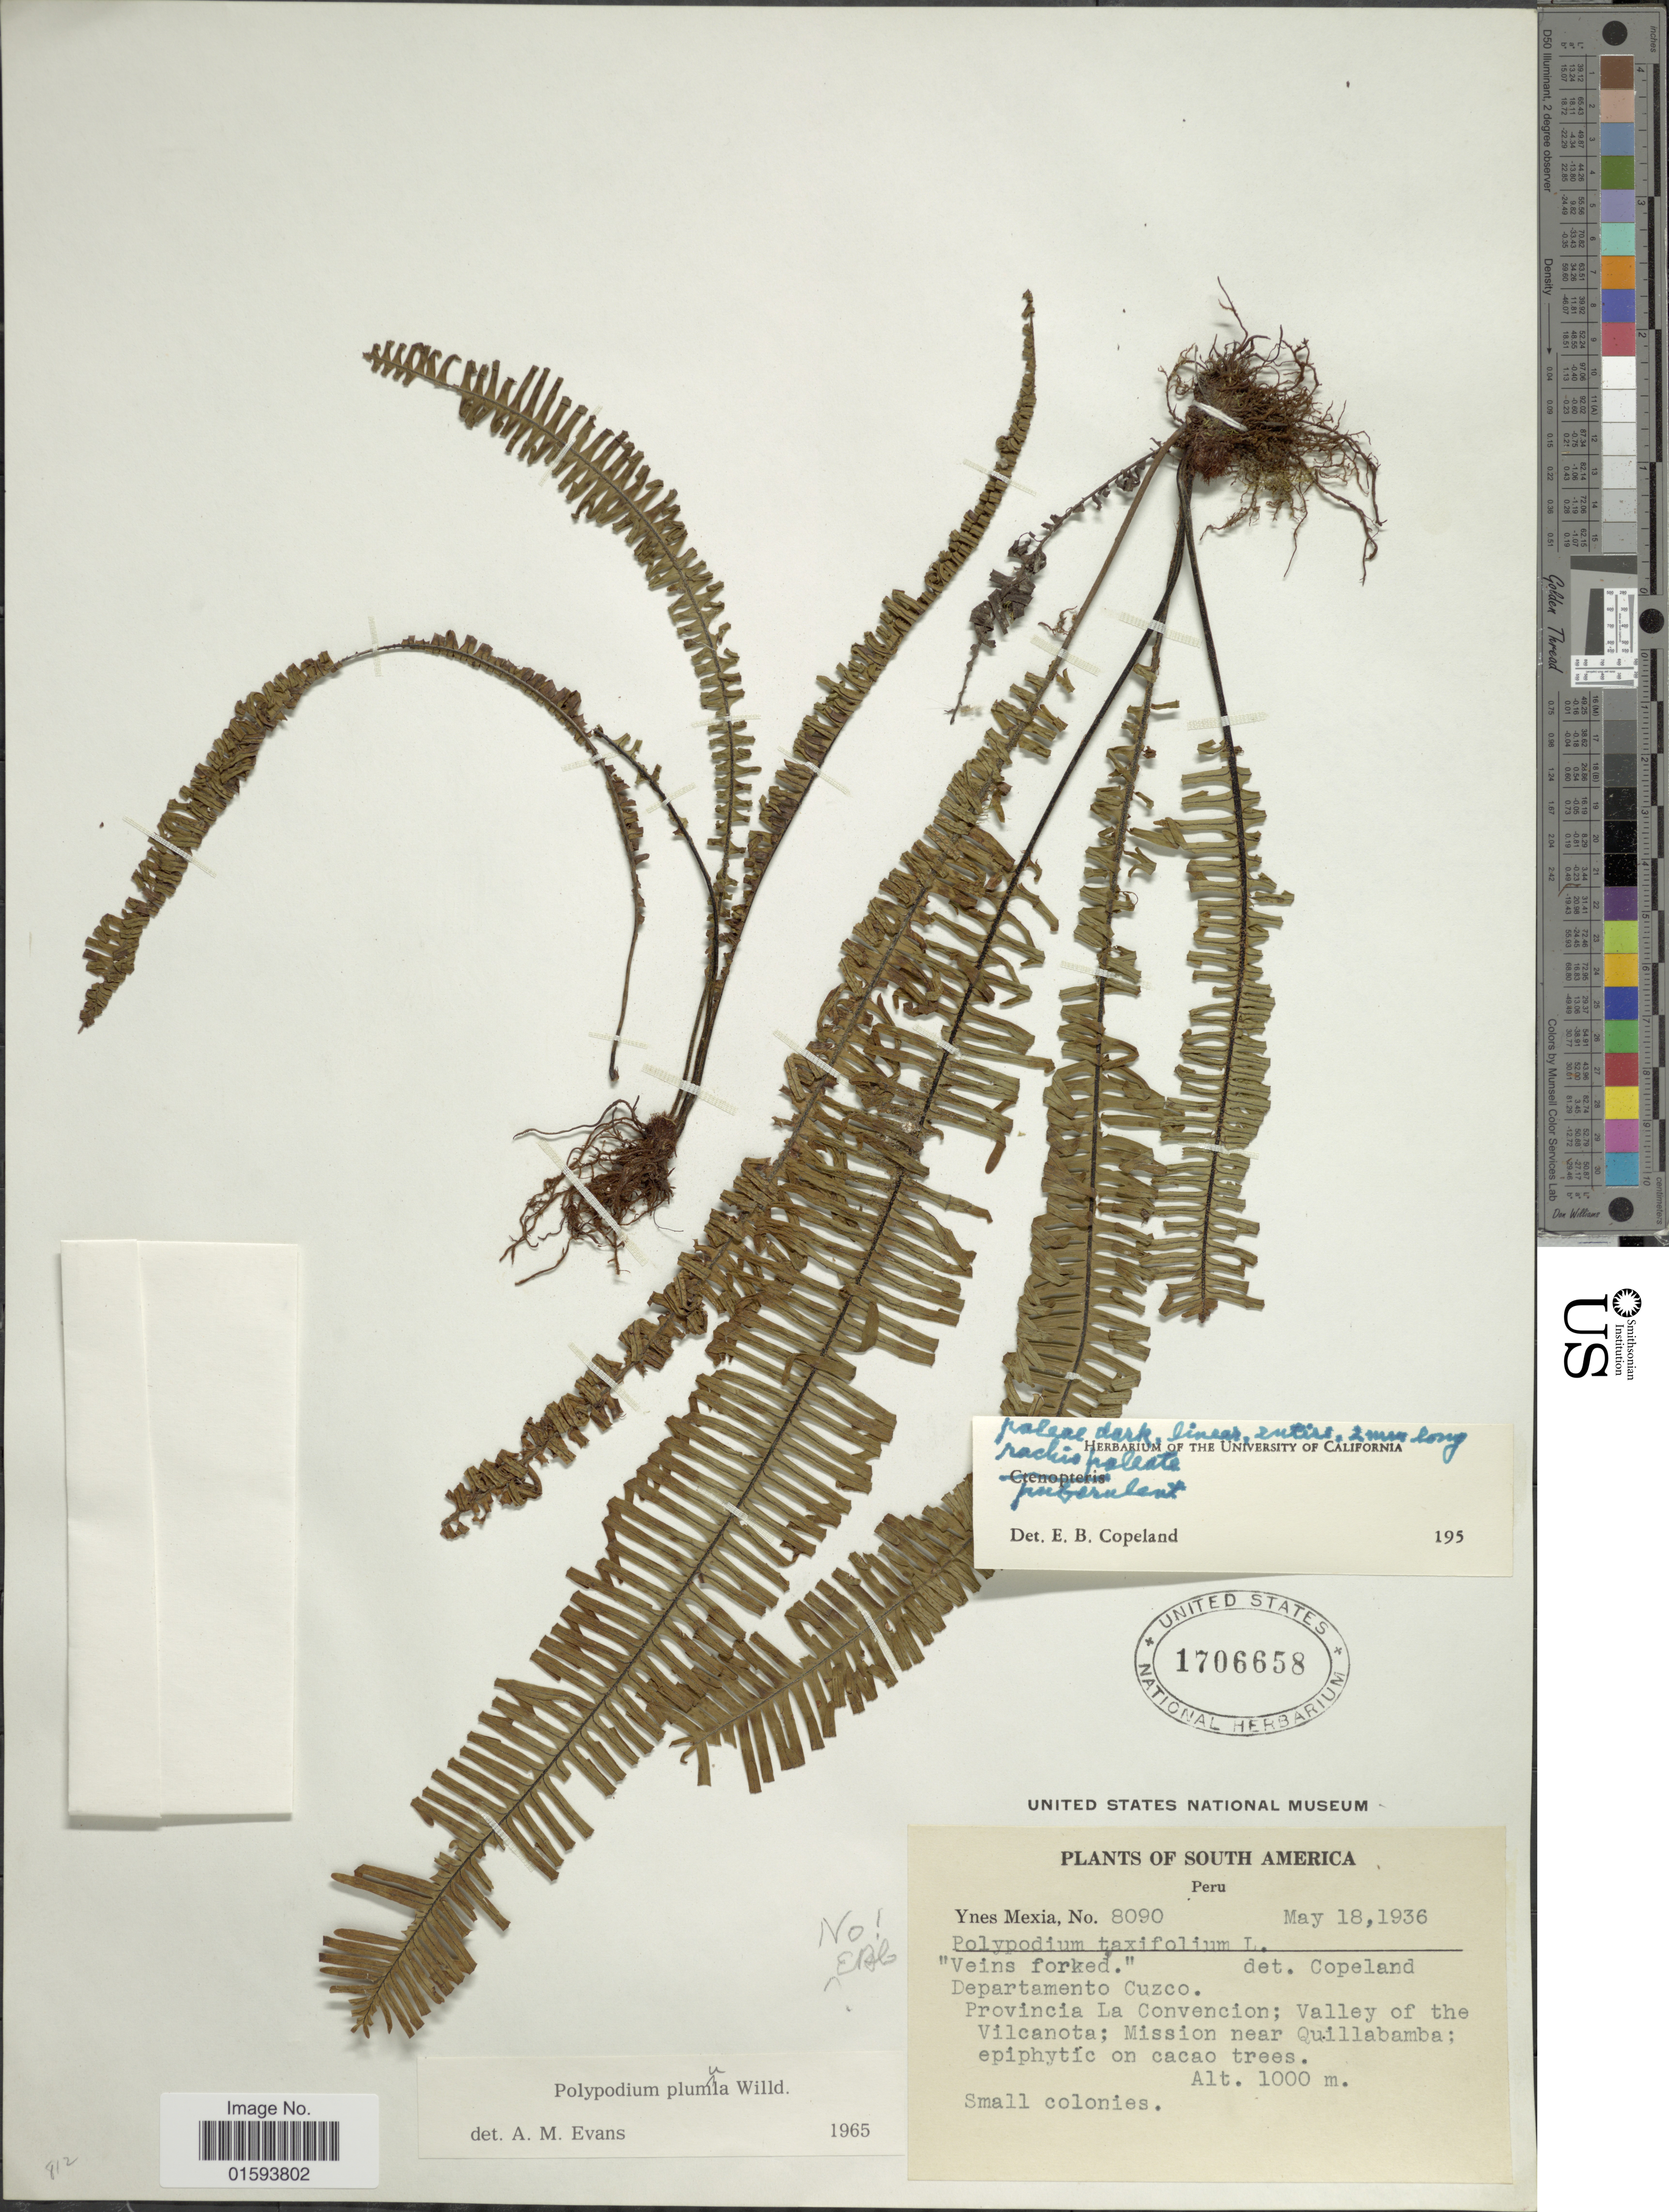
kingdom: Plantae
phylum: Tracheophyta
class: Polypodiopsida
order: Polypodiales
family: Polypodiaceae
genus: Pecluma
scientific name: Pecluma plumula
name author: (Humb. & Bonpl. ex Willd.) M.G. Price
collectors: Y. Mexia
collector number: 8090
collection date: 1936-05-18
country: Peru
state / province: Cusco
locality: Provincia La Convencion; Valley of the Vilcanota; Mission near Quillabamba.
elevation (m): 1000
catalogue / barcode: US 1706658